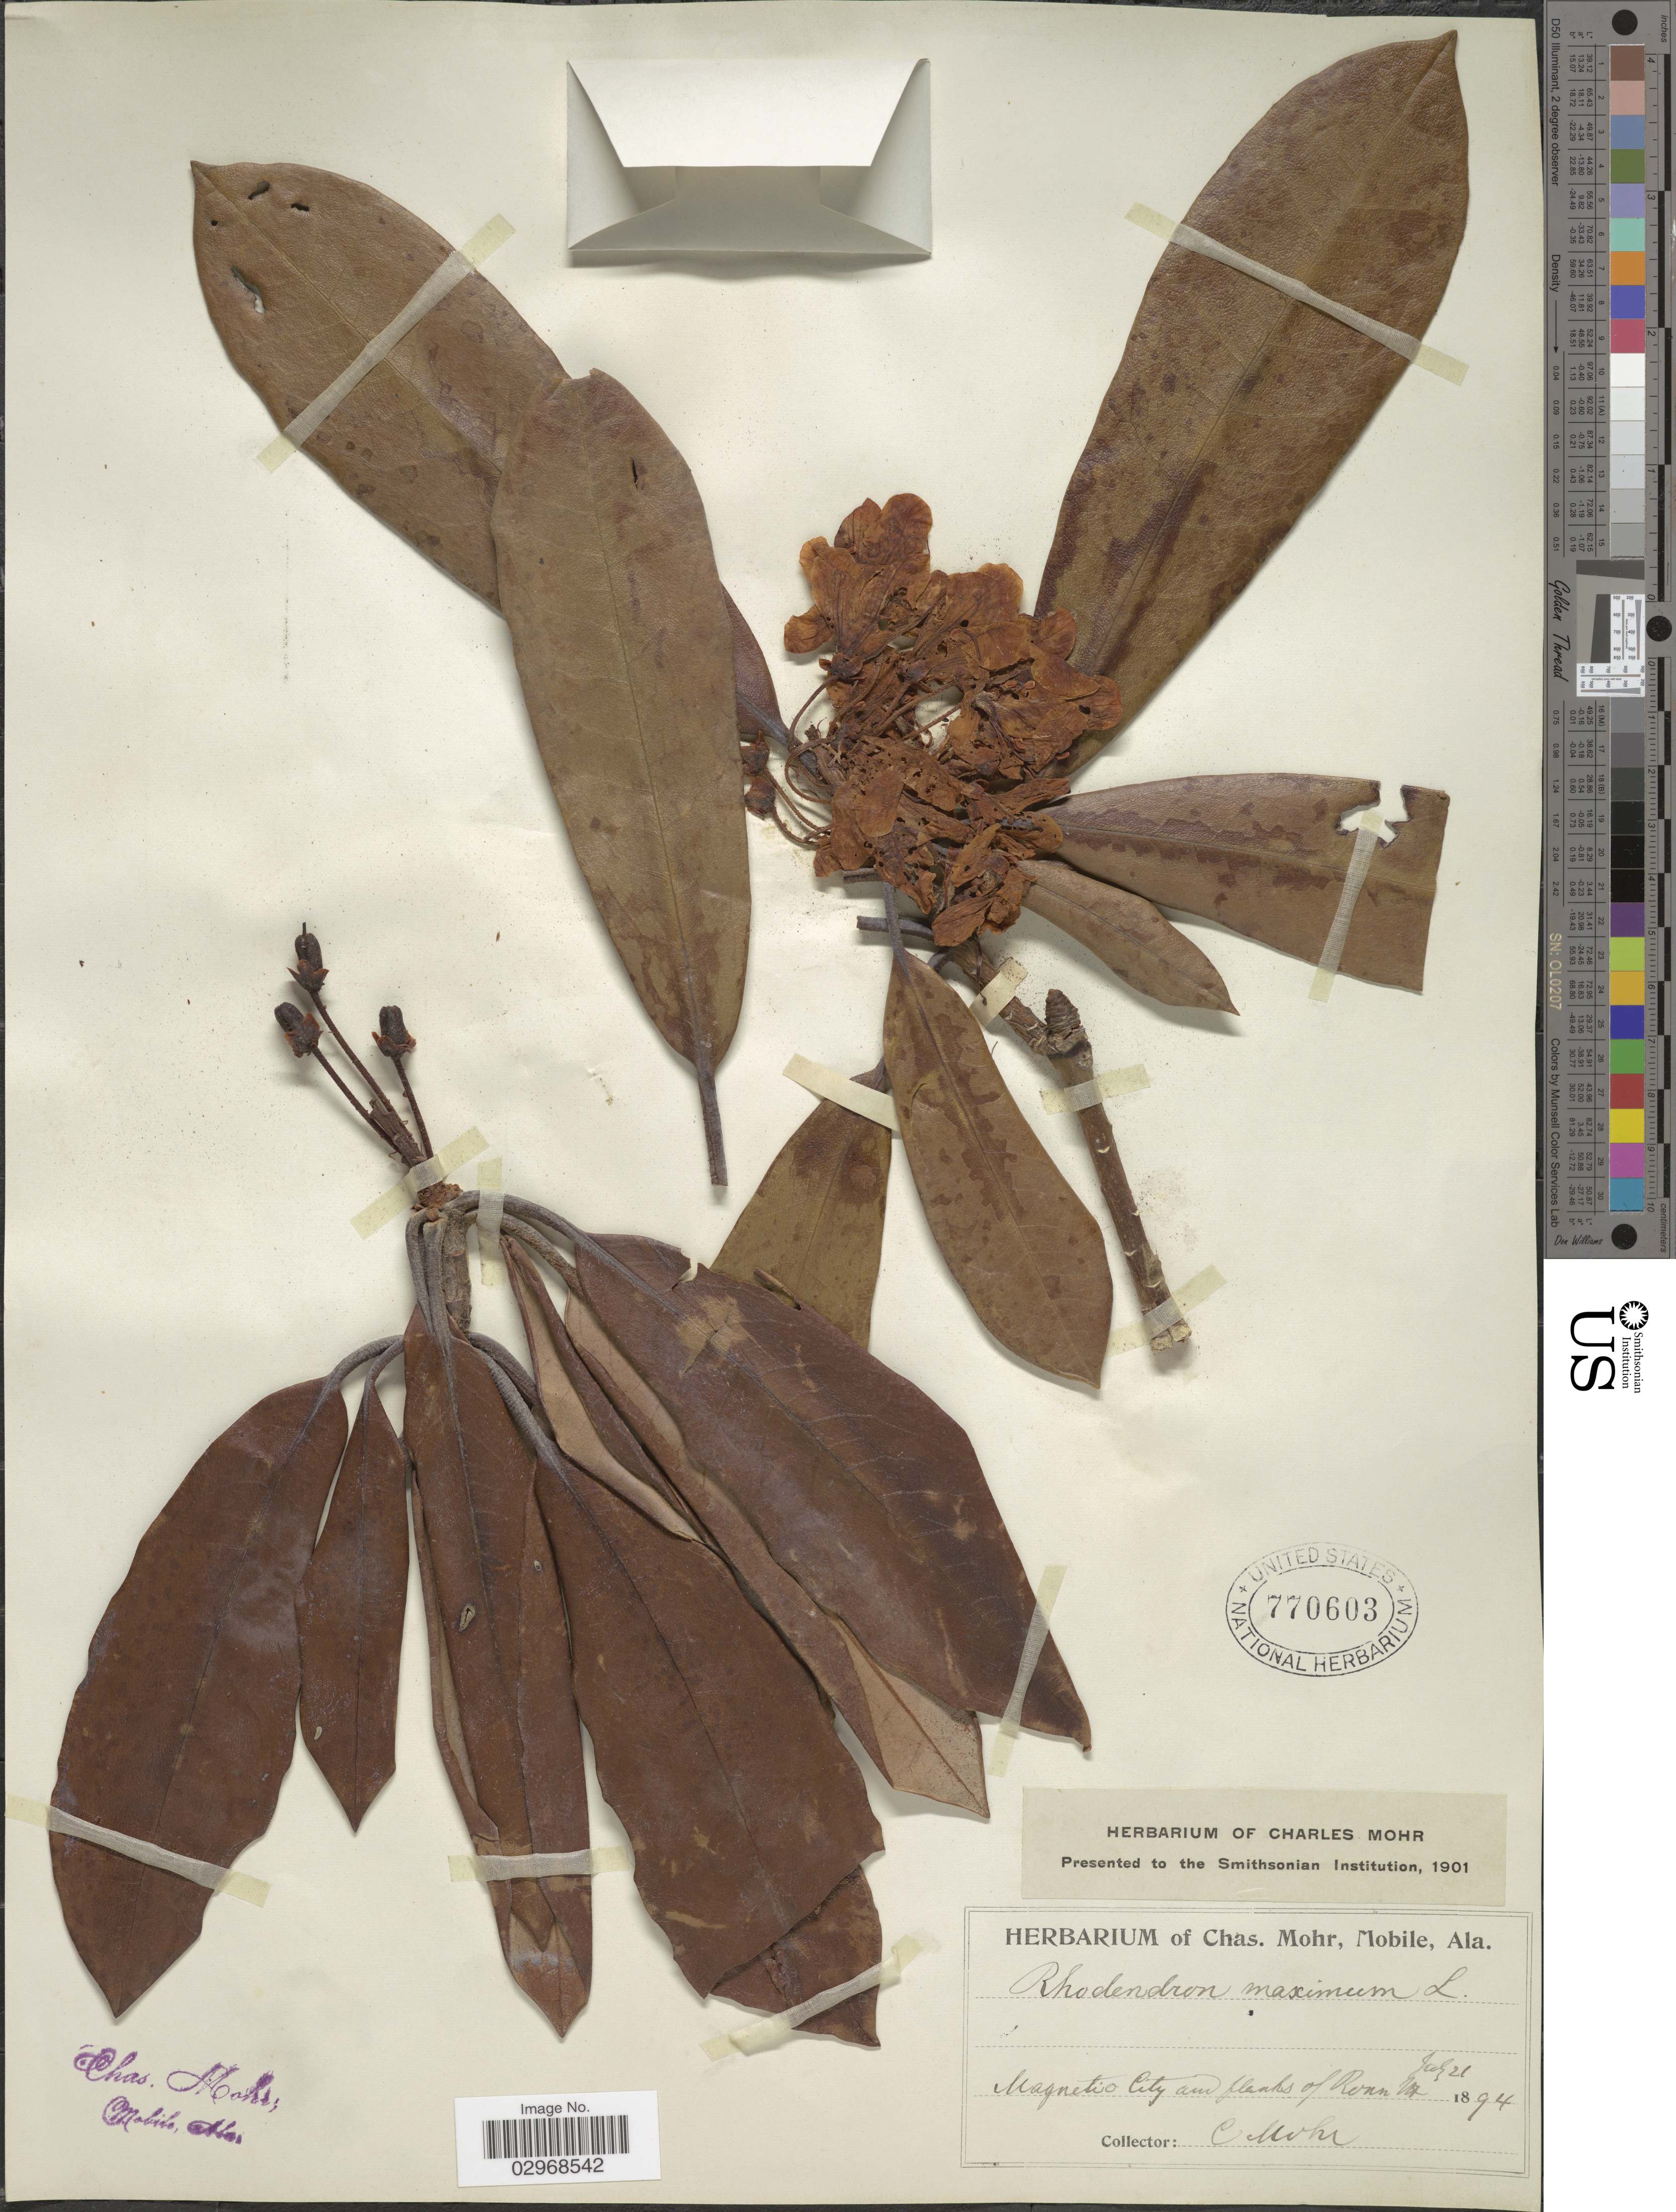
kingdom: Plantae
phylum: Tracheophyta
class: Magnoliopsida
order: Ericales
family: Ericaceae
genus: Rhododendron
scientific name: Rhododendron maximum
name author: L.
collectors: Mohr, C. T. (herbarium)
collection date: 1894-07-21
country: United States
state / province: Alabama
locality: Magnetio City annd flanks of Roan Mt.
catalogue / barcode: US 770603